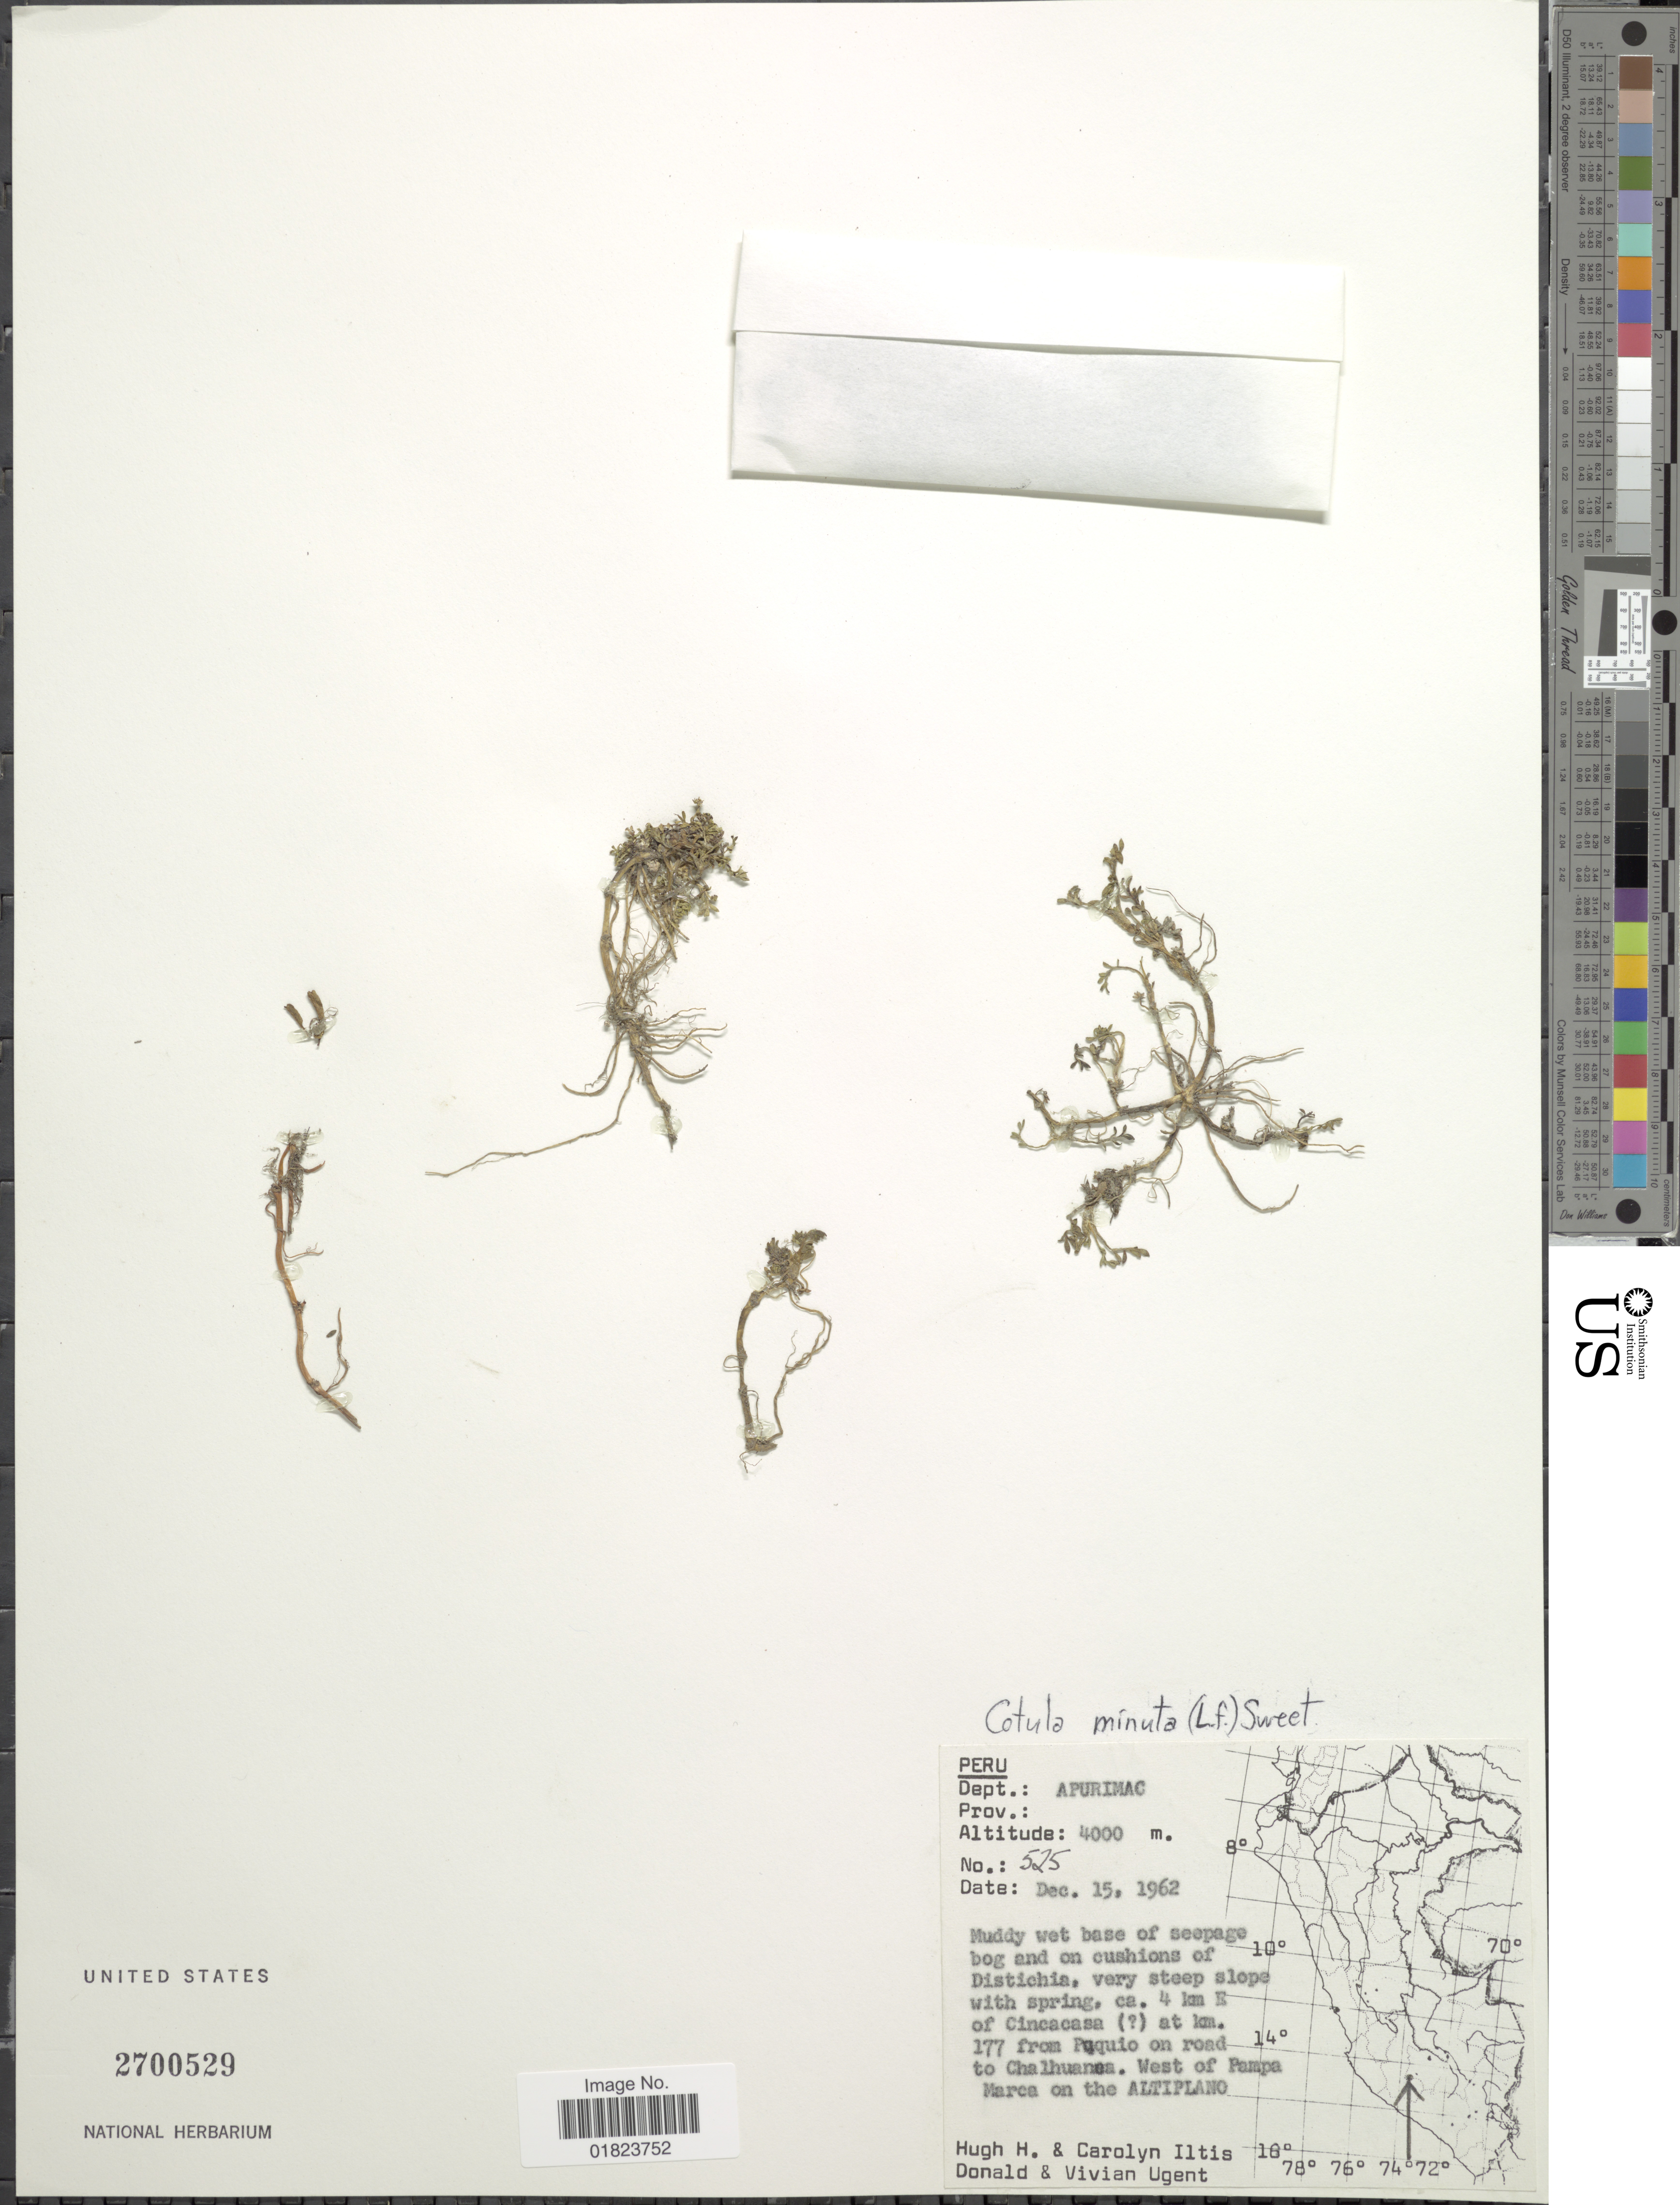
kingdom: Plantae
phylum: Tracheophyta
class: Magnoliopsida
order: Asterales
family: Asteraceae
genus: Cotula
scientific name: Cotula minuta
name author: G. Forst.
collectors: H. Hugh, C. G. Iltis, D. Ugent & V. Ugent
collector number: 525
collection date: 1962-12-15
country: Peru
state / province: Apurímac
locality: Ca. 4 km. E. of Cincacasa at km. 177 from Puquio on road to Chalhuanca, west of Pampa Marca on the Altiplano, Dept. Apurimac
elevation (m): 4000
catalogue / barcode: US 2700529